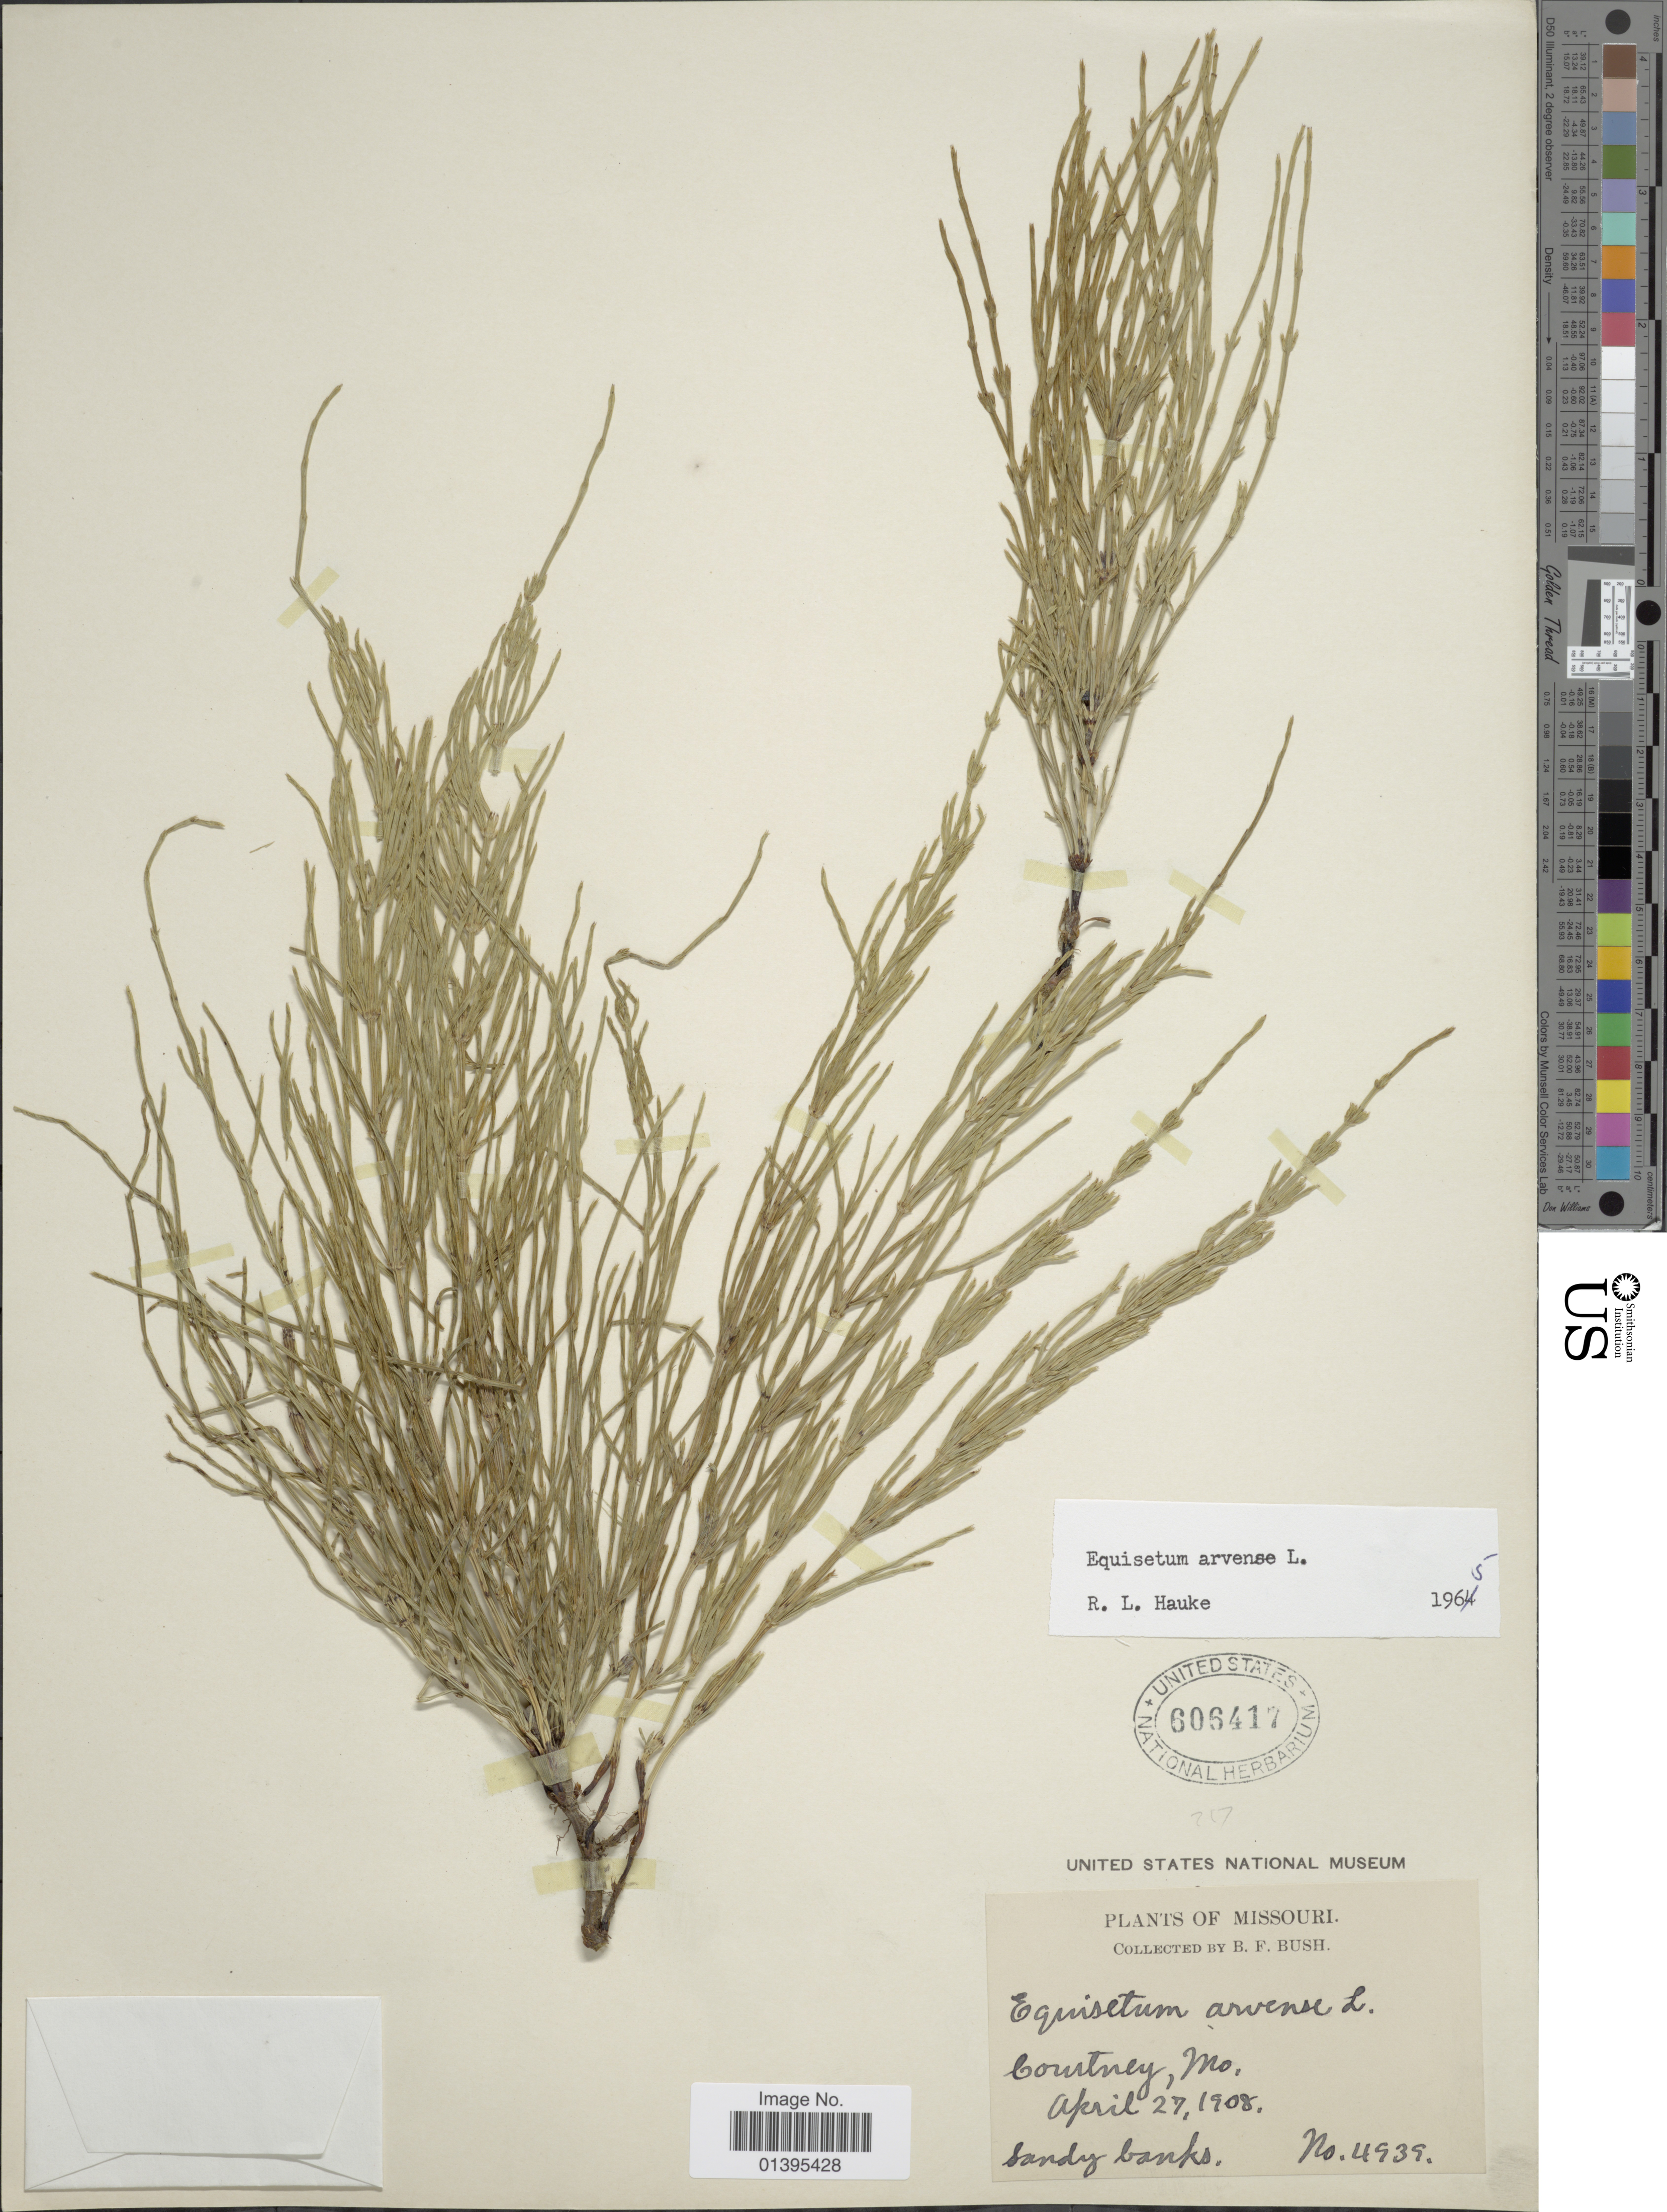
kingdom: Plantae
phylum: Tracheophyta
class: Polypodiopsida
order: Equisetales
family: Equisetaceae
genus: Equisetum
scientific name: Equisetum arvense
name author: L.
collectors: B. F. Bush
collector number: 4939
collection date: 1908-04-27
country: United States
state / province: Missouri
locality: Courtney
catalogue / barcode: US 606417